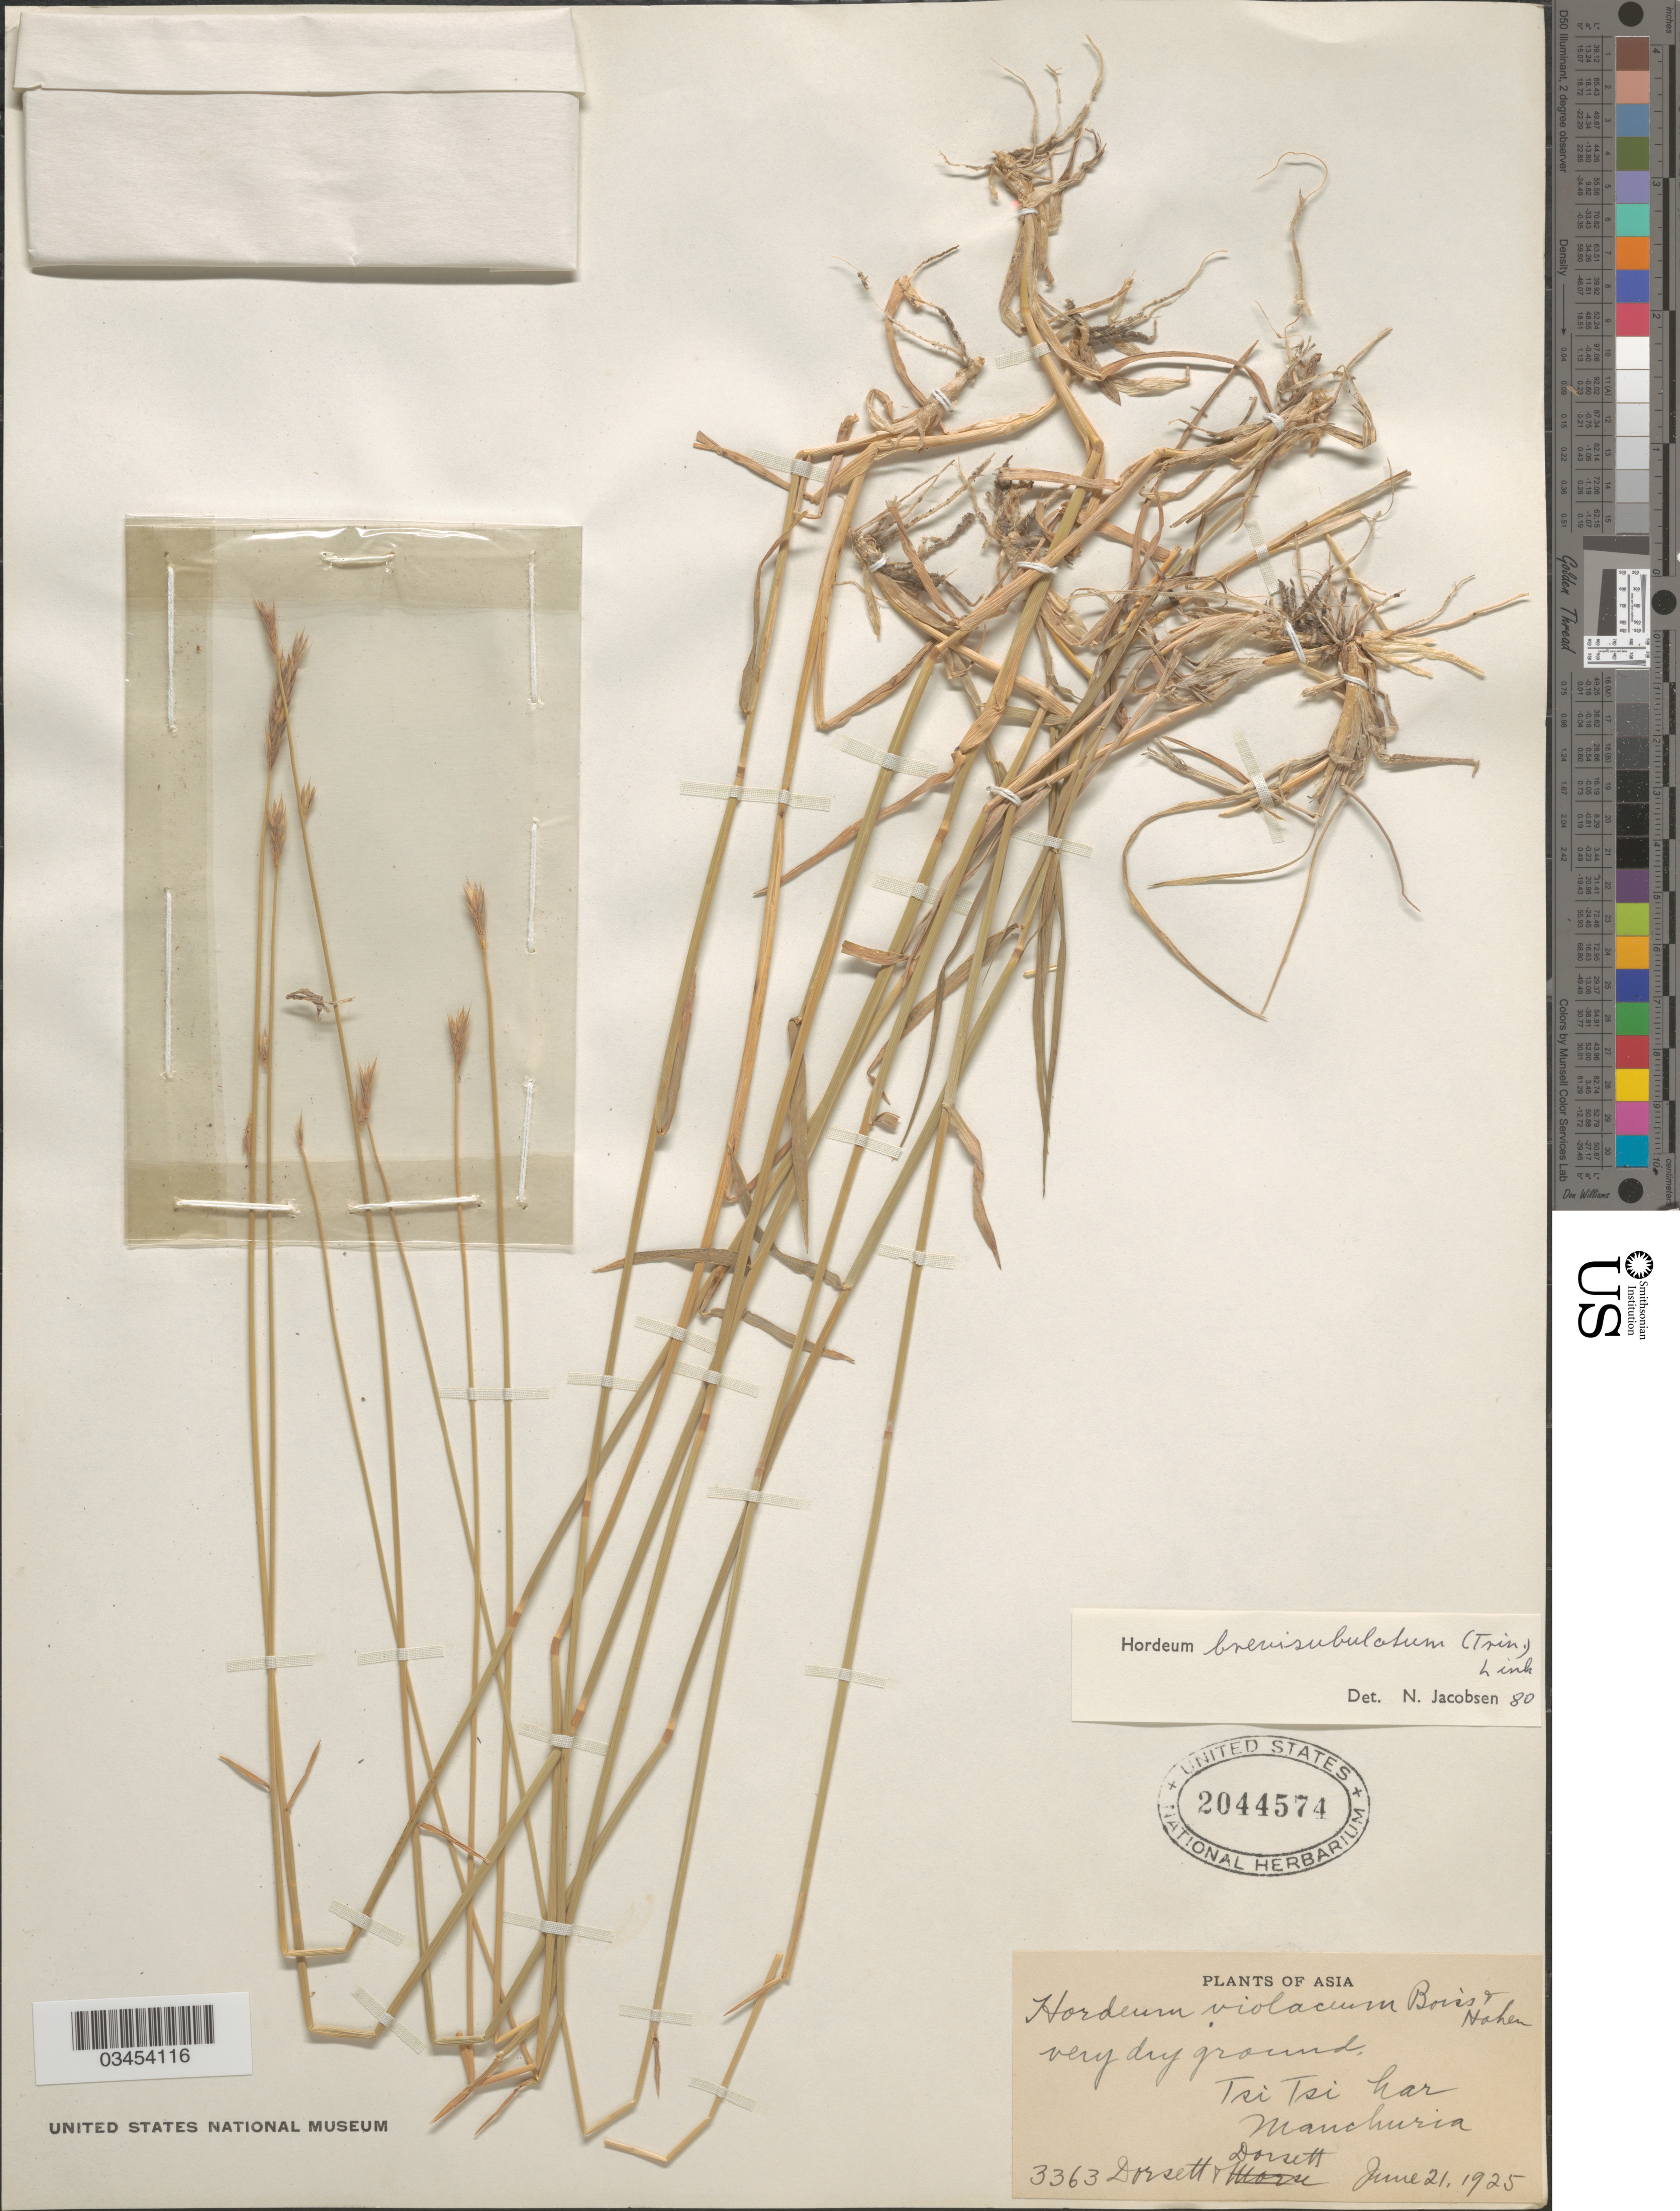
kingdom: Plantae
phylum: Tracheophyta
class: Liliopsida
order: Poales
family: Poaceae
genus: Hordeum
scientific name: Hordeum brevisubulatum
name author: (Trin.) Link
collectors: -- Dorsett & Dorsett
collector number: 3363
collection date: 1925-06-21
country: China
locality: Asia. Tsi Tsi har. Manchuria.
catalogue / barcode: US 2044574